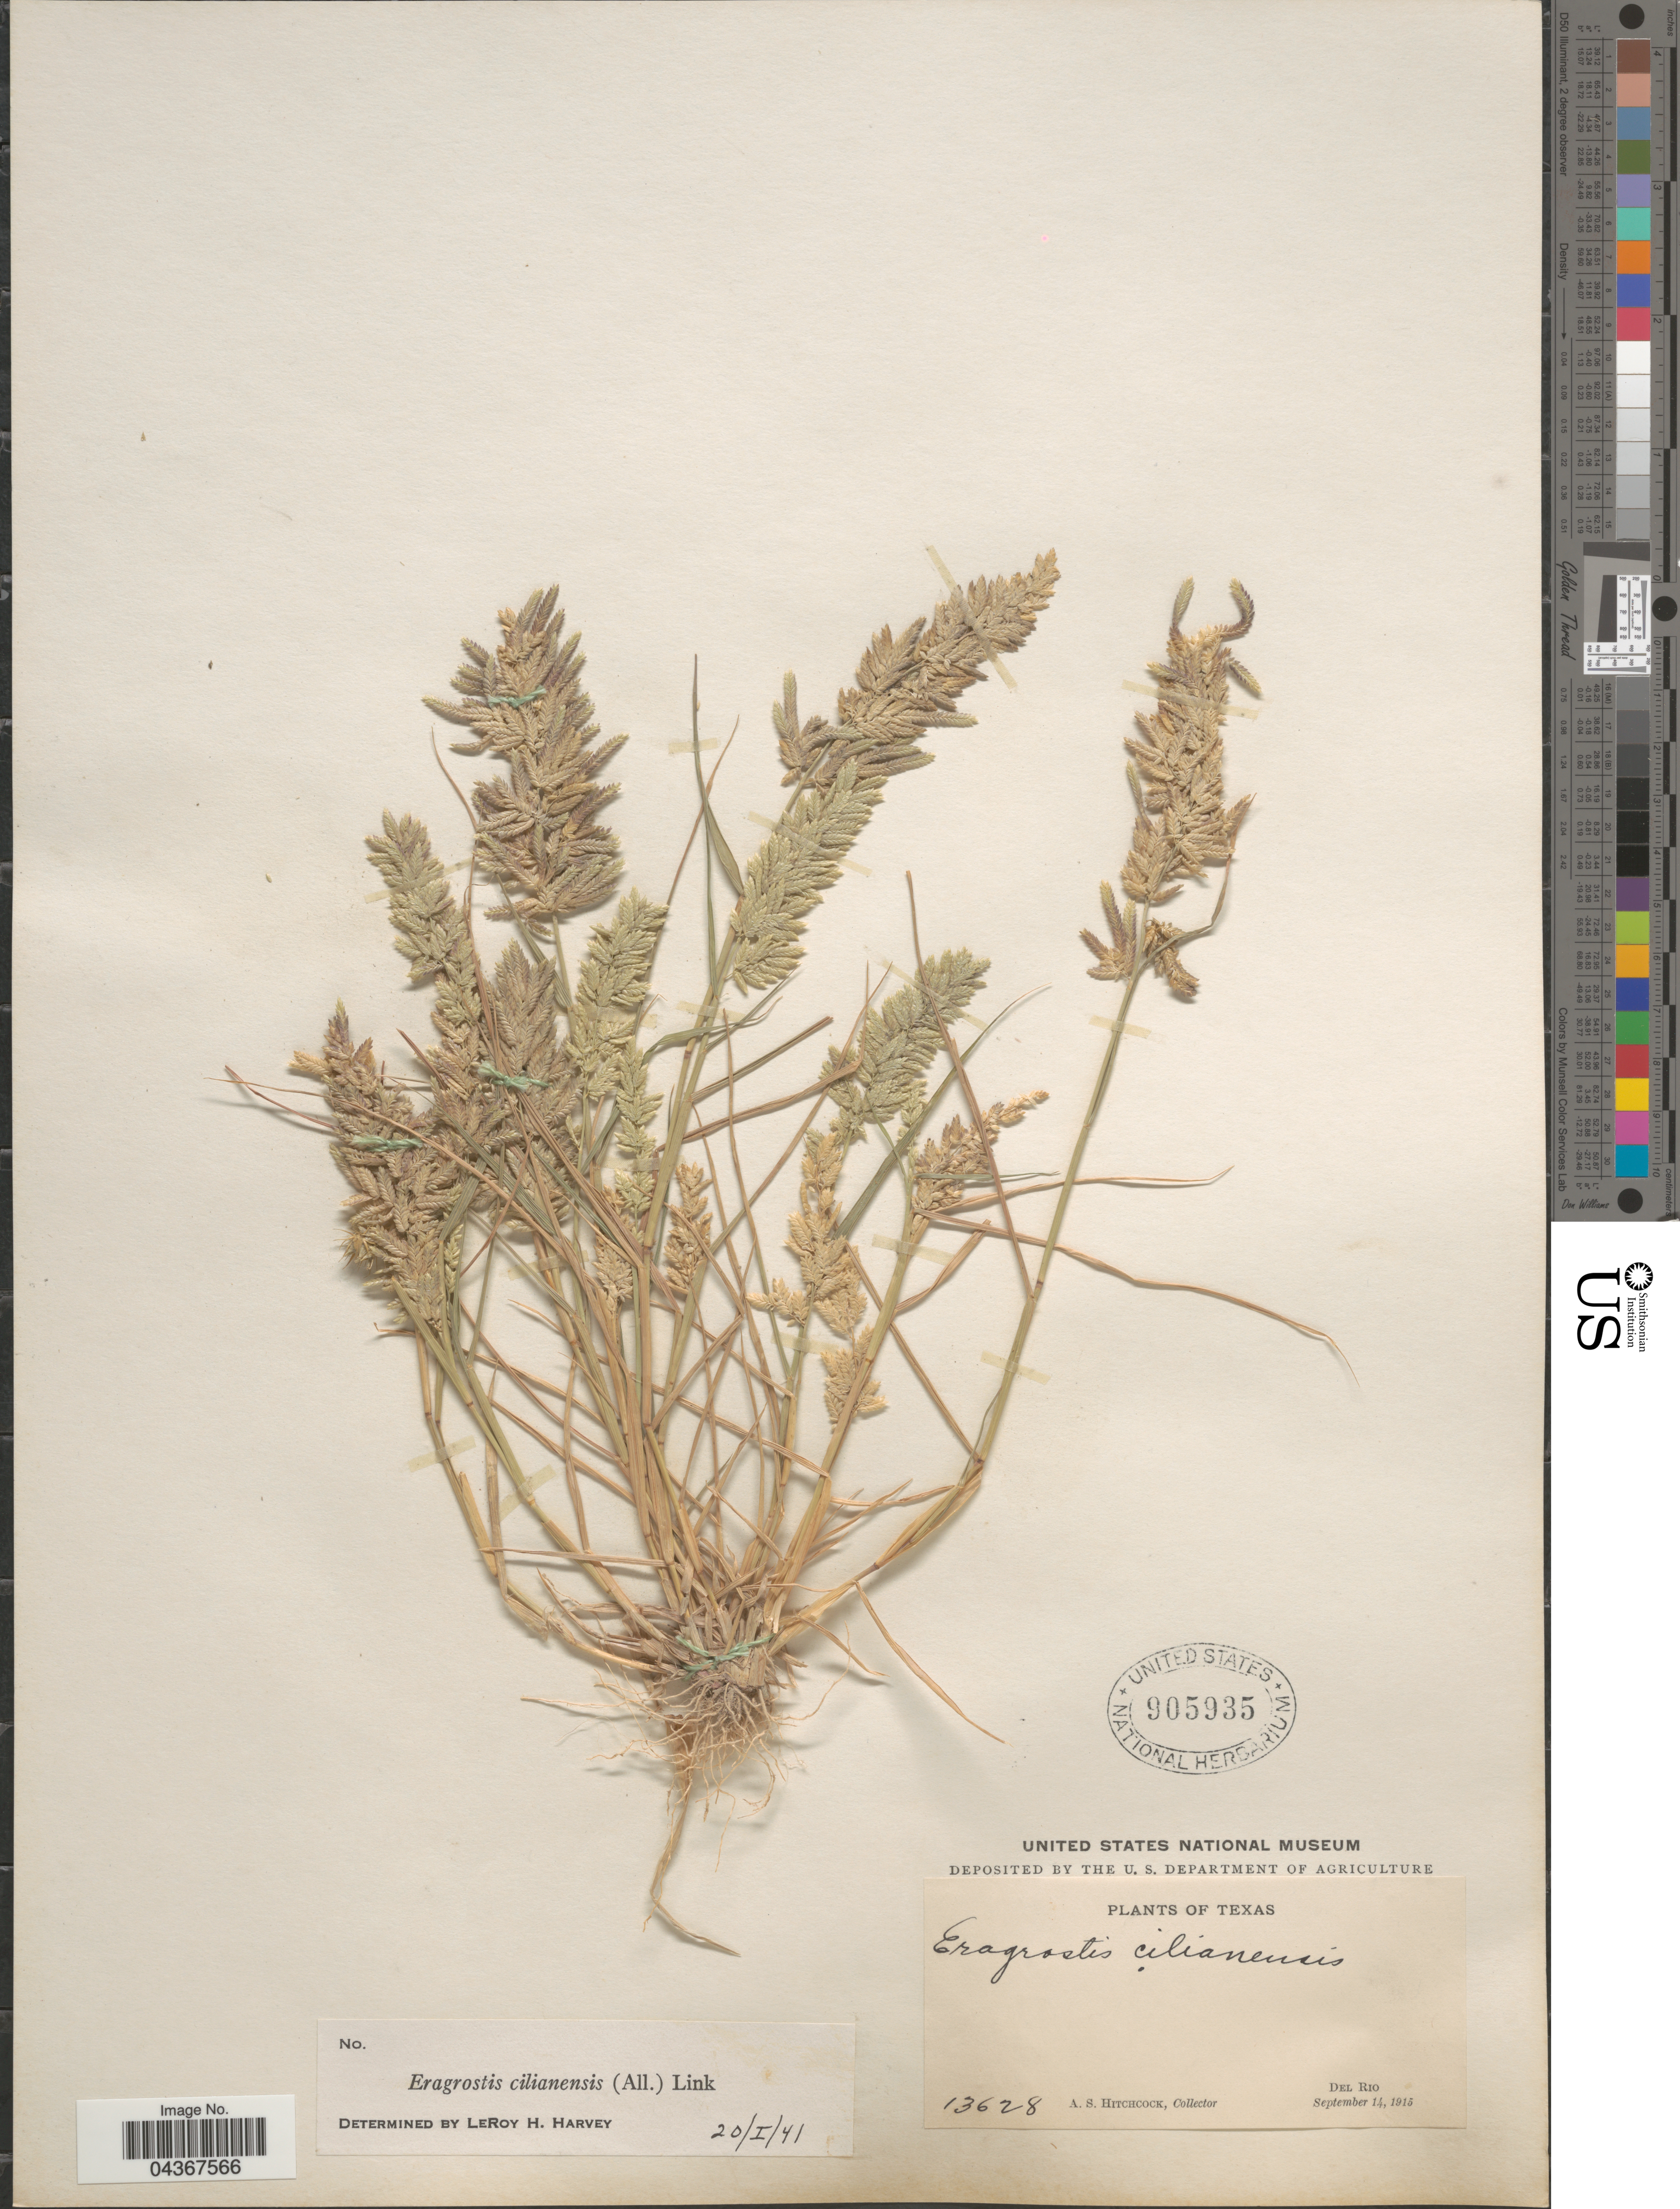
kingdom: Plantae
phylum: Tracheophyta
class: Liliopsida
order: Poales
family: Poaceae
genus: Eragrostis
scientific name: Eragrostis cilianensis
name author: (Bellardi) Vignolo ex Janch.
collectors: A. S. Hitchcock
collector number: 13628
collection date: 1915-09-14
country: United States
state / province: Texas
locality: Del Rio.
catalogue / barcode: US 905935